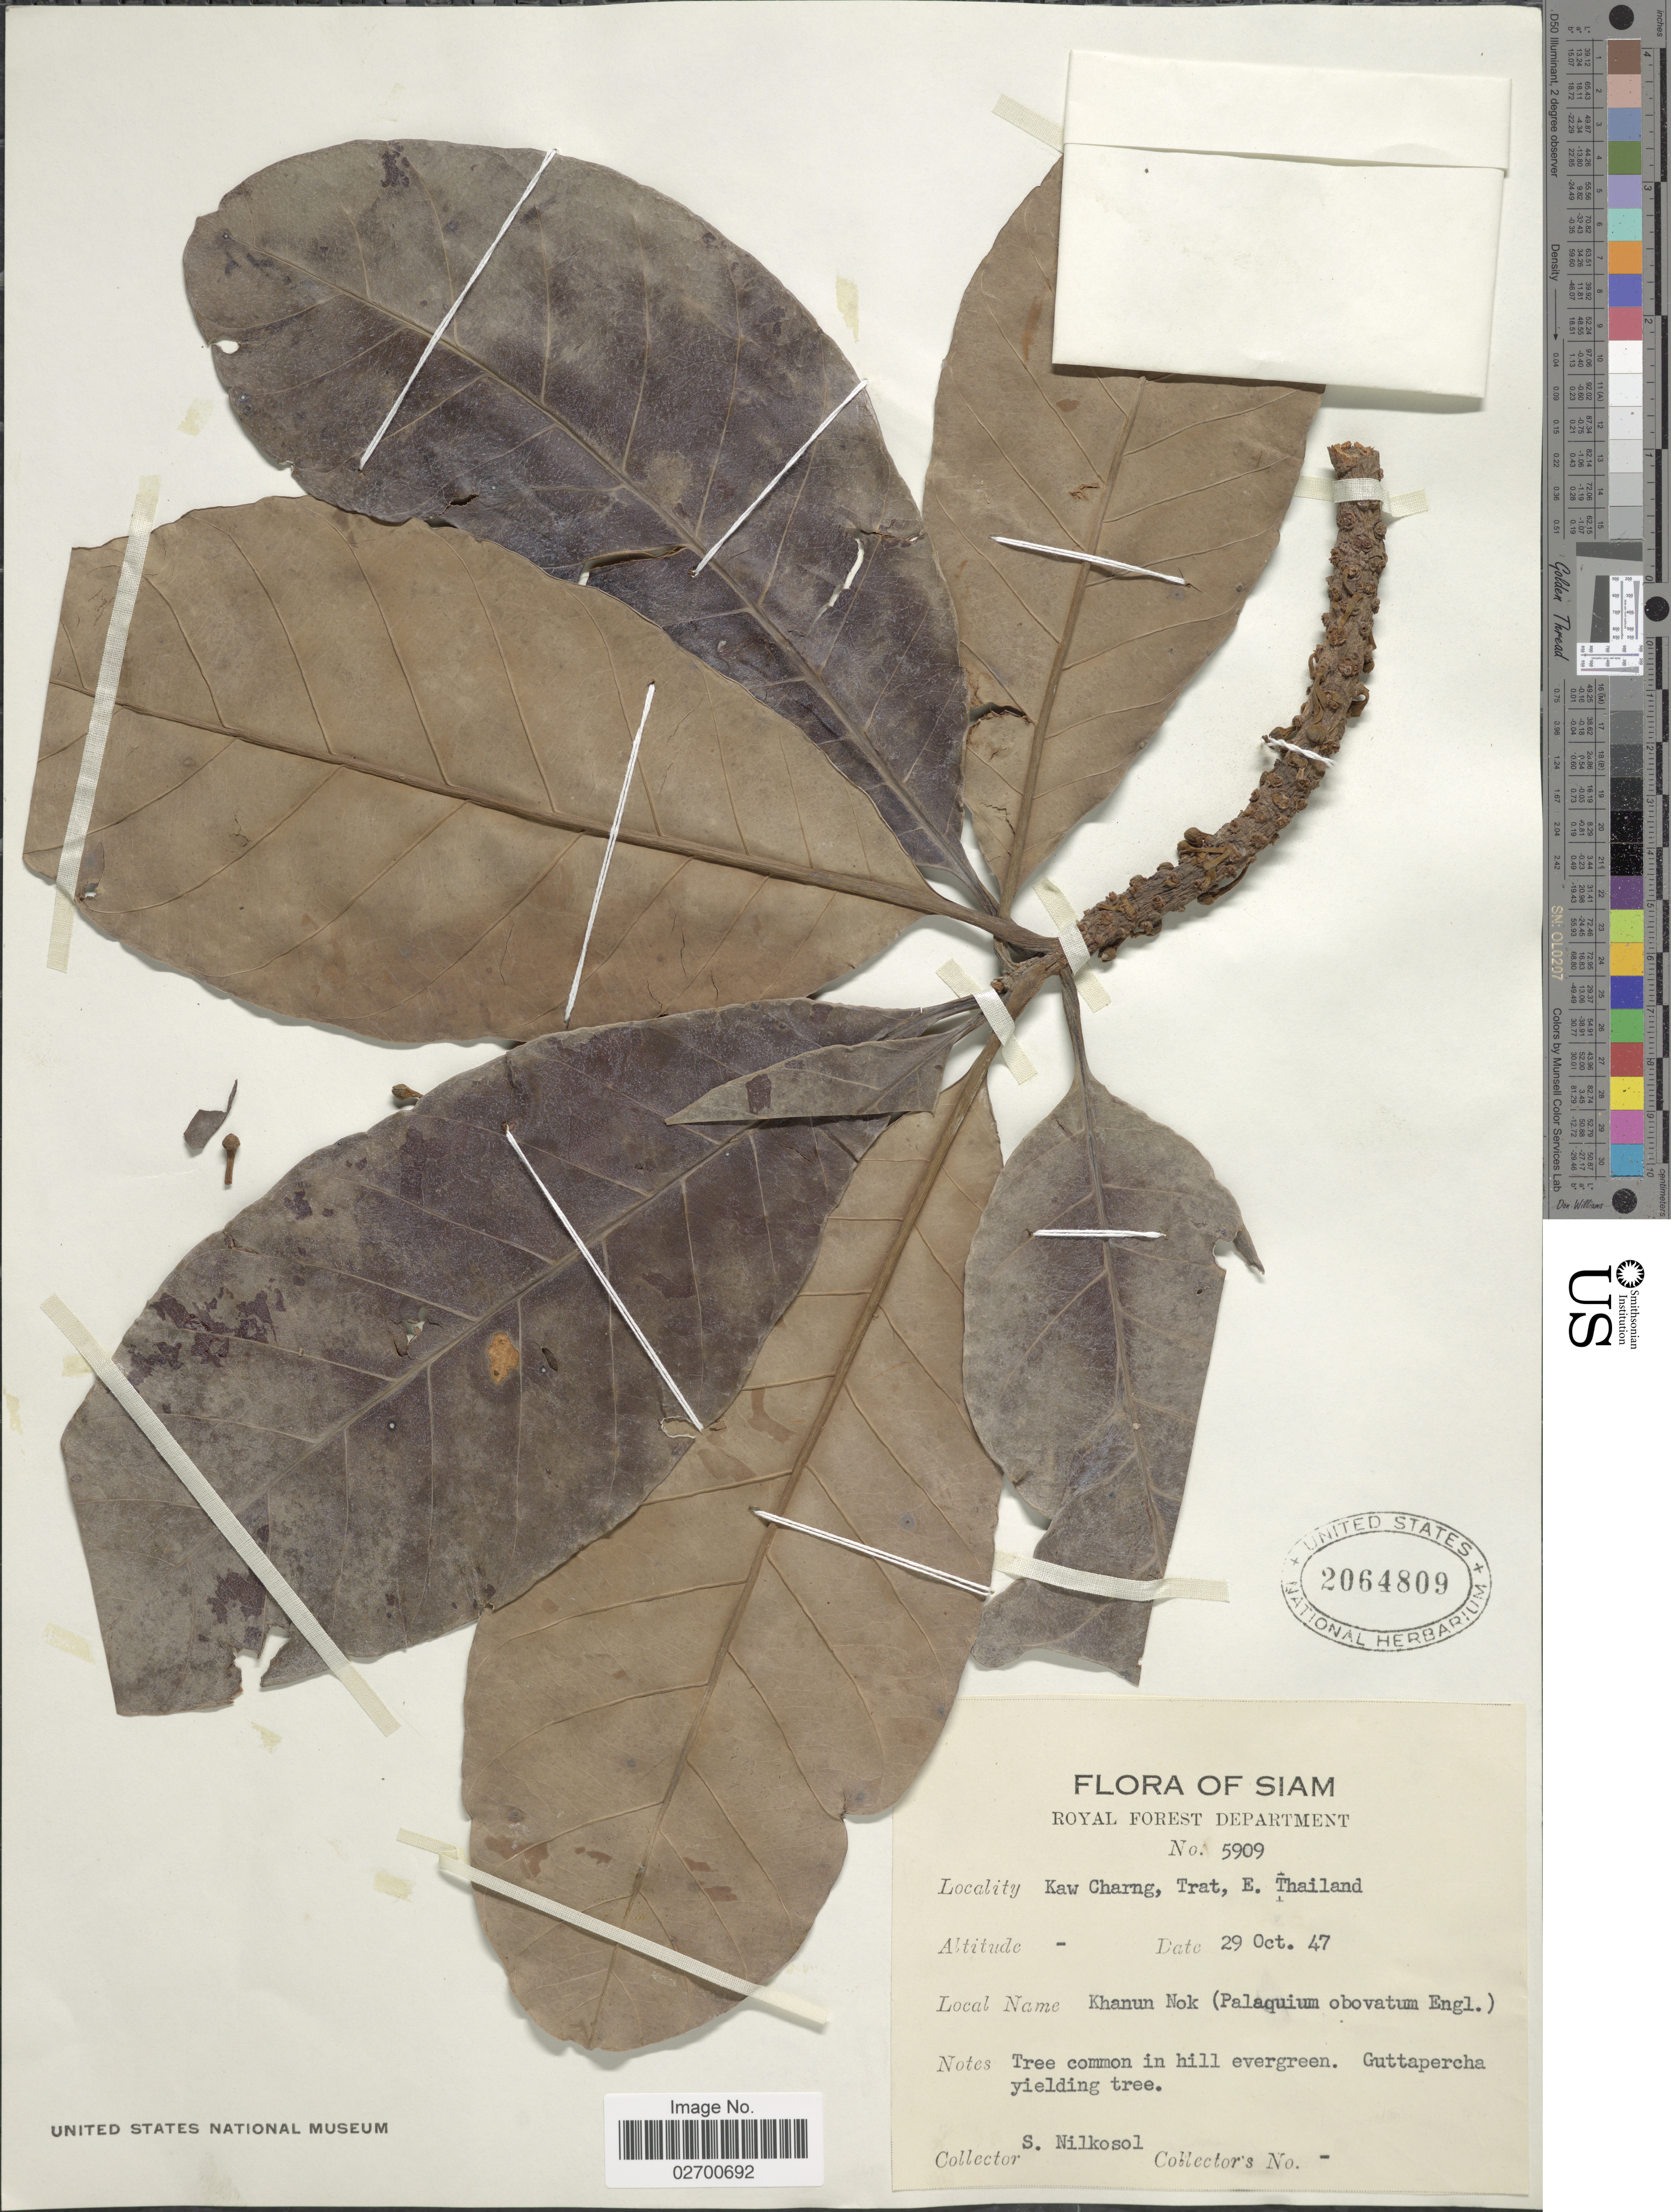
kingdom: Plantae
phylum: Tracheophyta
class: Magnoliopsida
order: Ericales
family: Sapotaceae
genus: Palaquium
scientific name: Palaquium obovatum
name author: (Griff.) Engl.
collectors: S. Nilkosol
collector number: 5909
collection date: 1947-10-29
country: Thailand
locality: Siam. Kaw Charng, Trat, E. Thailand.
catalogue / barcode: US 2064809